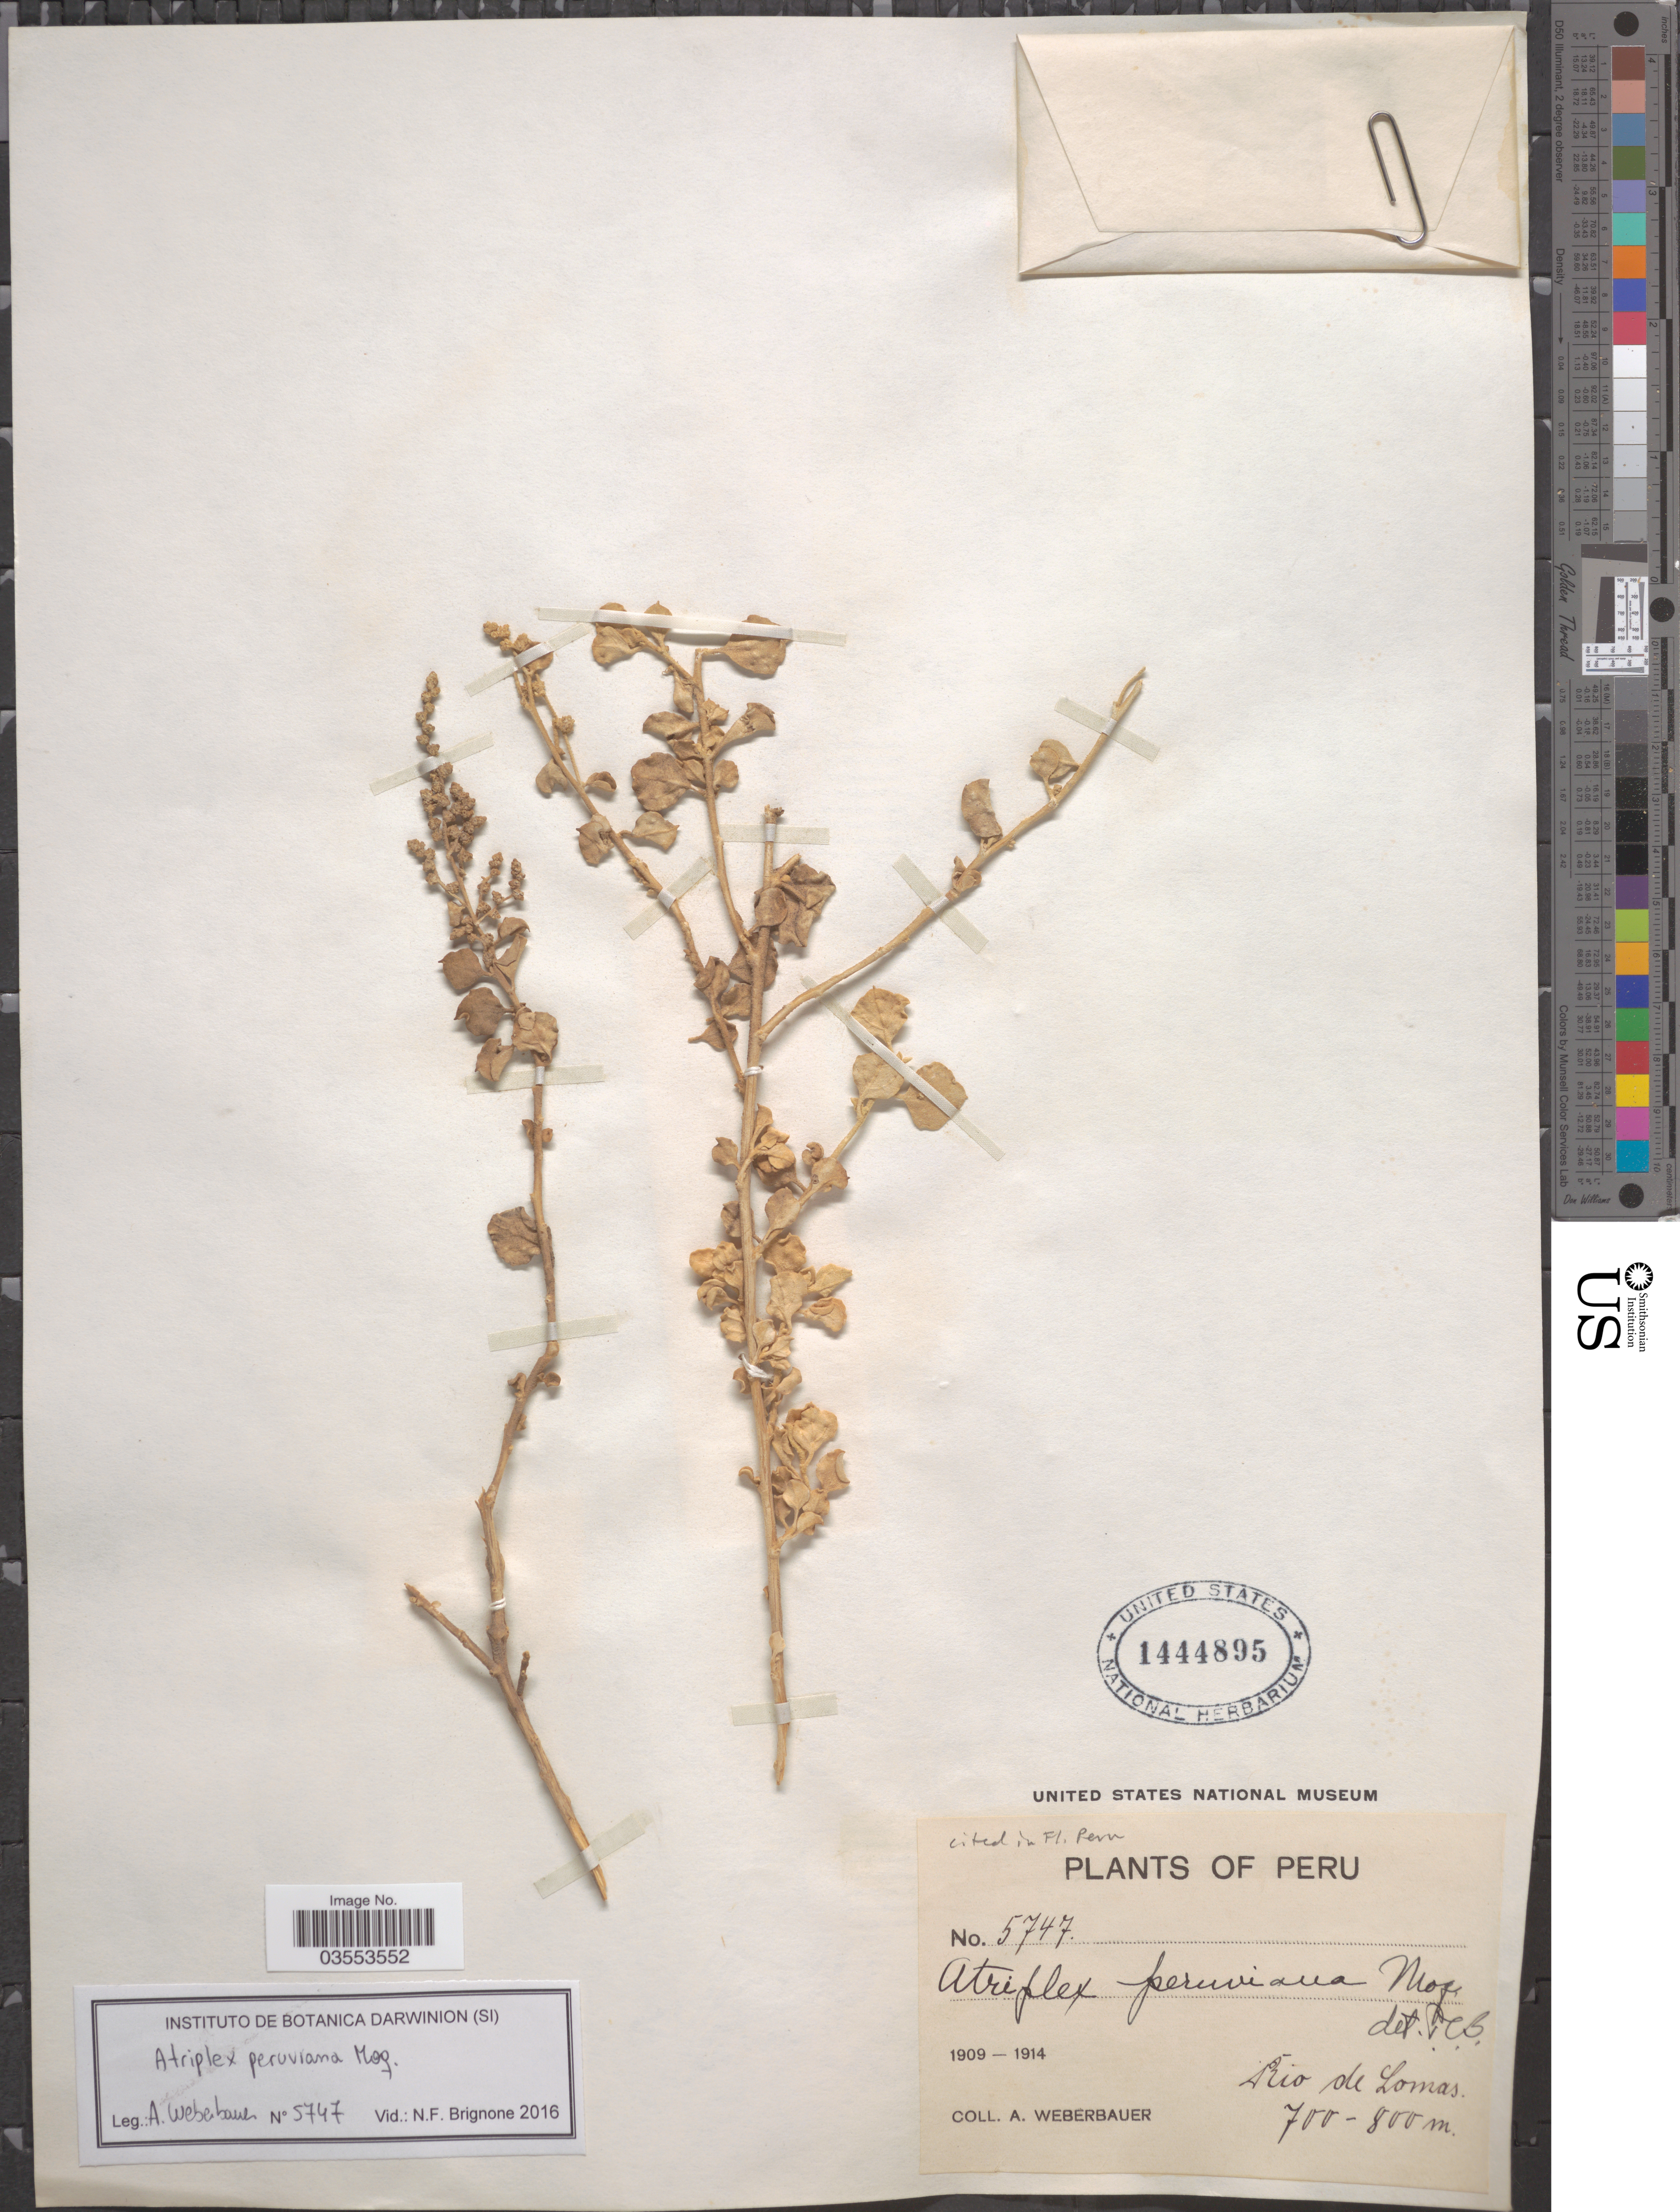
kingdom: Plantae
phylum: Tracheophyta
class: Magnoliopsida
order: Caryophyllales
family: Amaranthaceae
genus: Atriplex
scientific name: Atriplex peruviana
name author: Moq.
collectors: A. Weberbauer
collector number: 5747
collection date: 1909/1914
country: Peru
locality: Rio de Lomas.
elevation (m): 700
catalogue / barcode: US 1444895